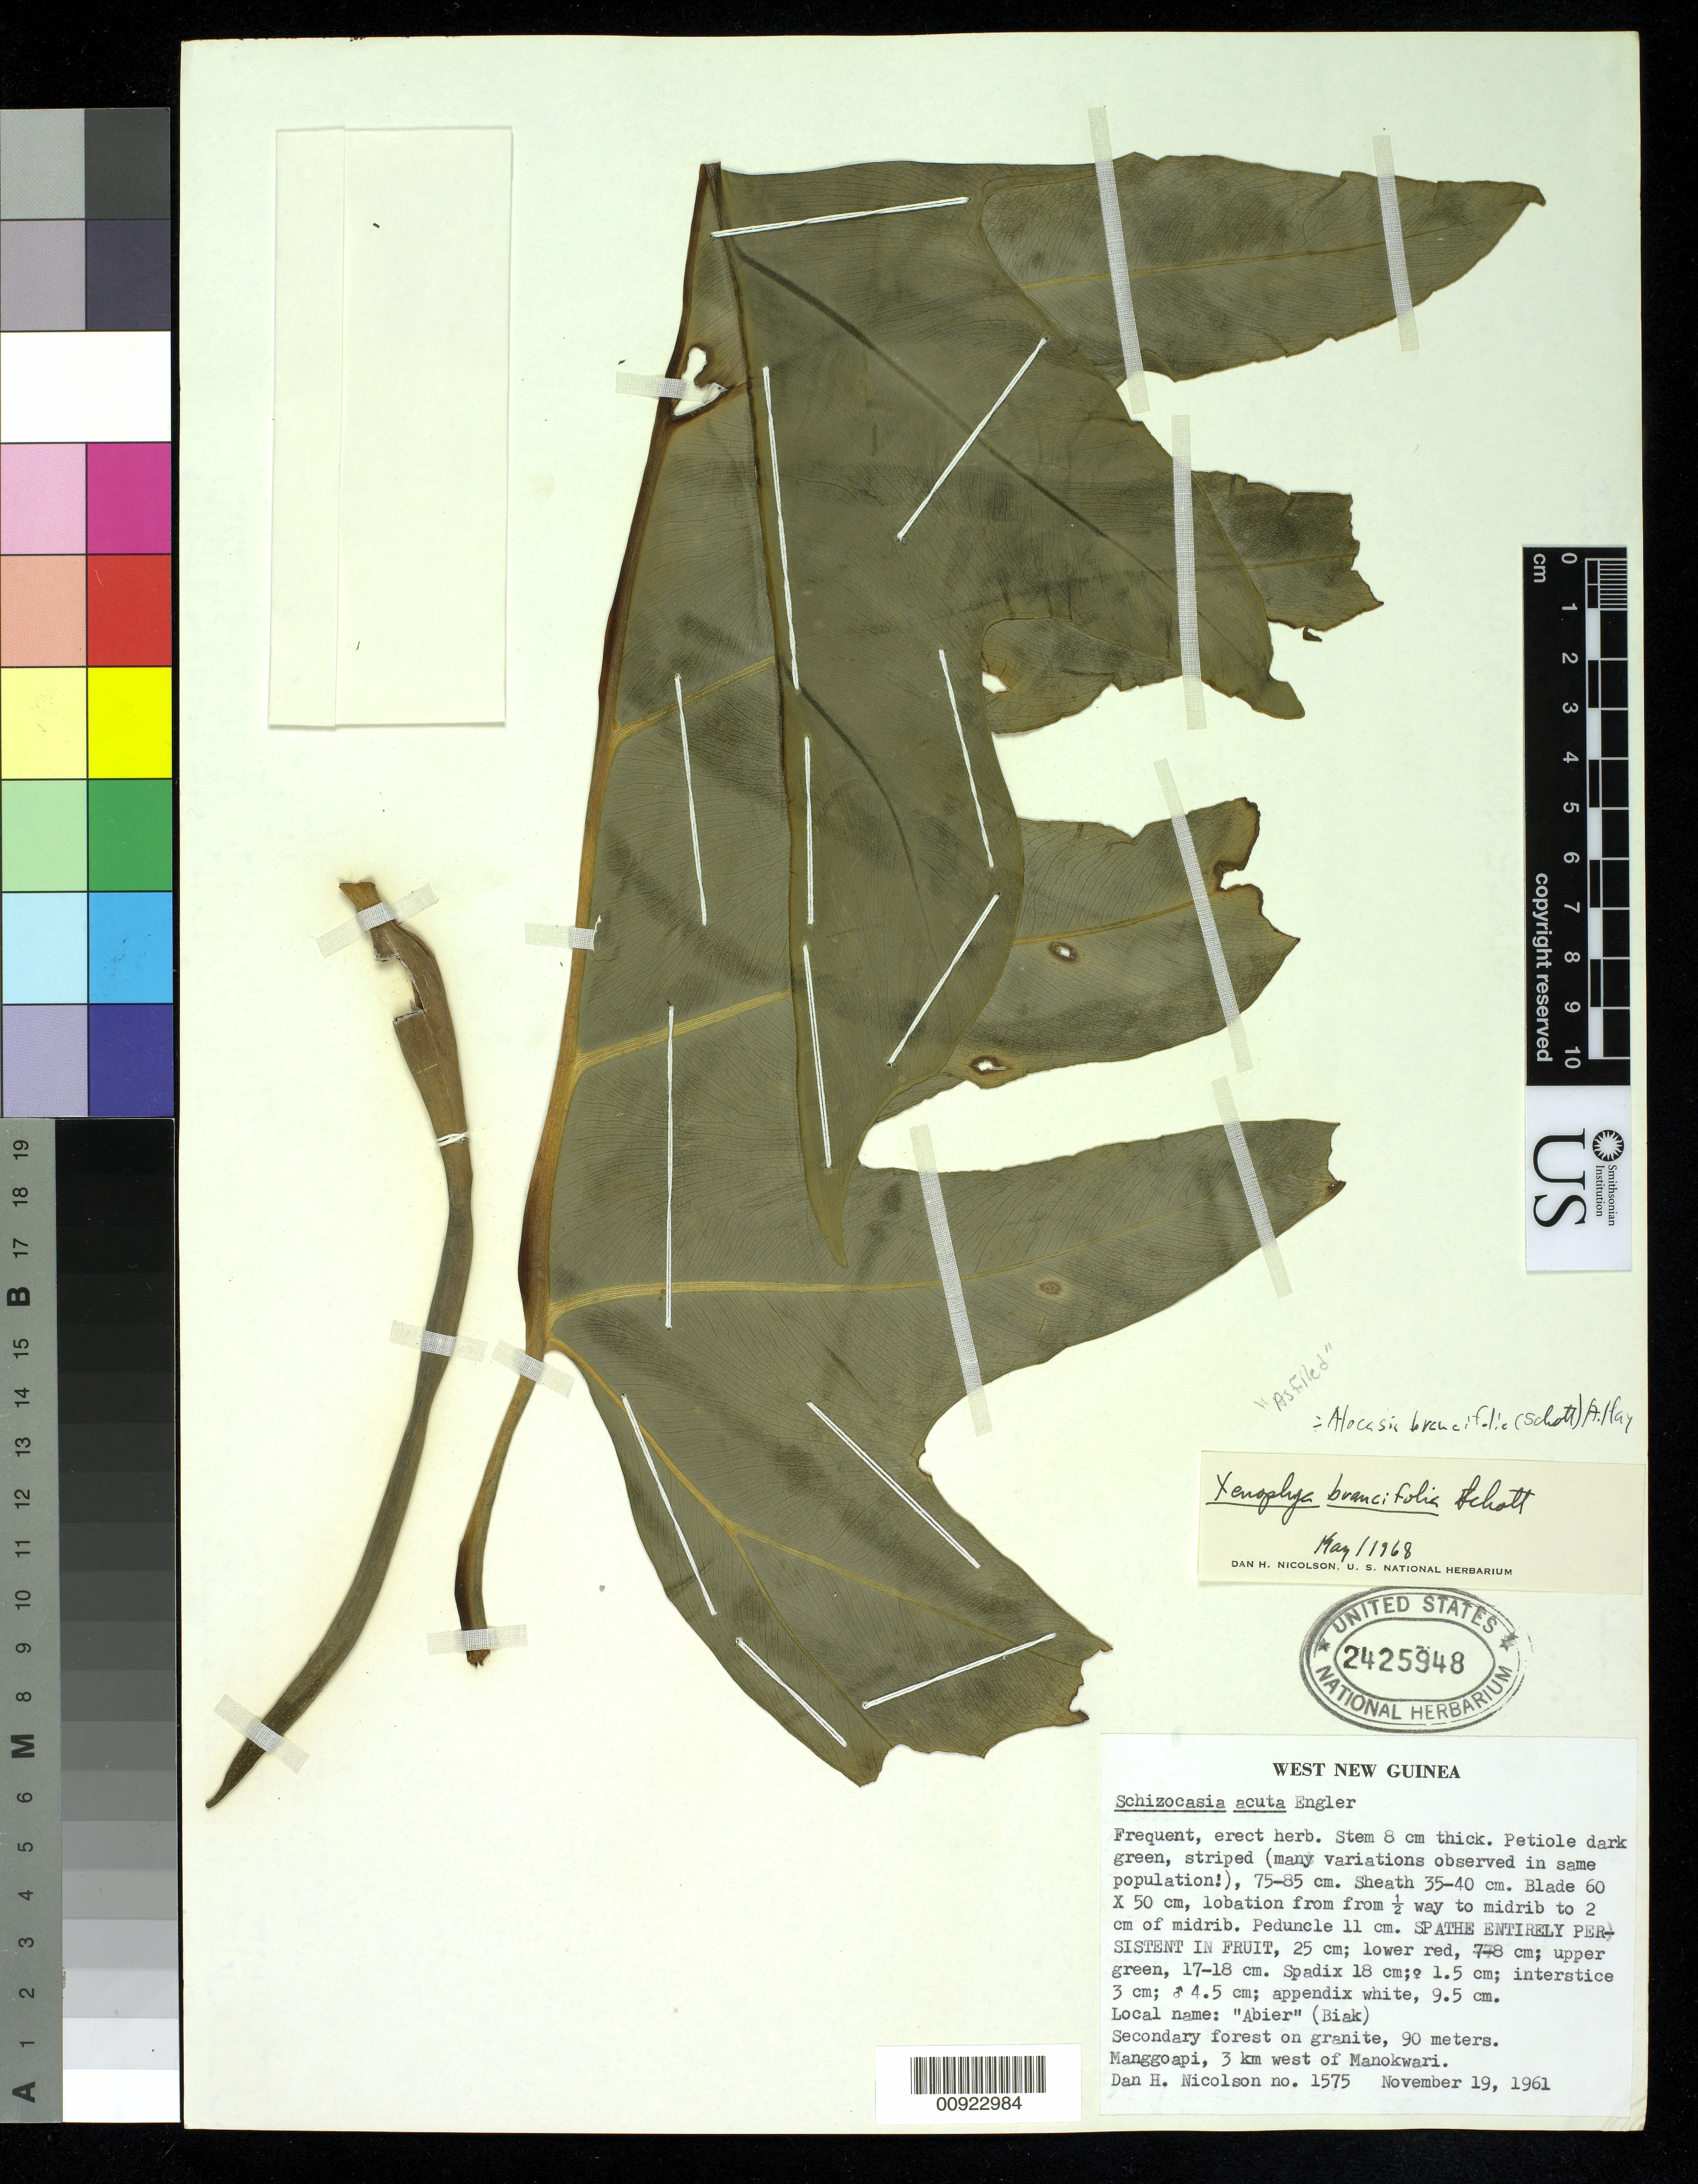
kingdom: Plantae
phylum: Tracheophyta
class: Liliopsida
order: Alismatales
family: Araceae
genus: Alocasia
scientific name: Alocasia brancifolia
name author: (Schott) A. Hay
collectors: D. H. Nicolson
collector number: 1575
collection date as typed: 19 Nov 1961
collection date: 1961-11-19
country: Papua New Guinea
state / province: Western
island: New Guinea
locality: Manggoapi, 3km west of Manokwari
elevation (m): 90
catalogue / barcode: US 2425948